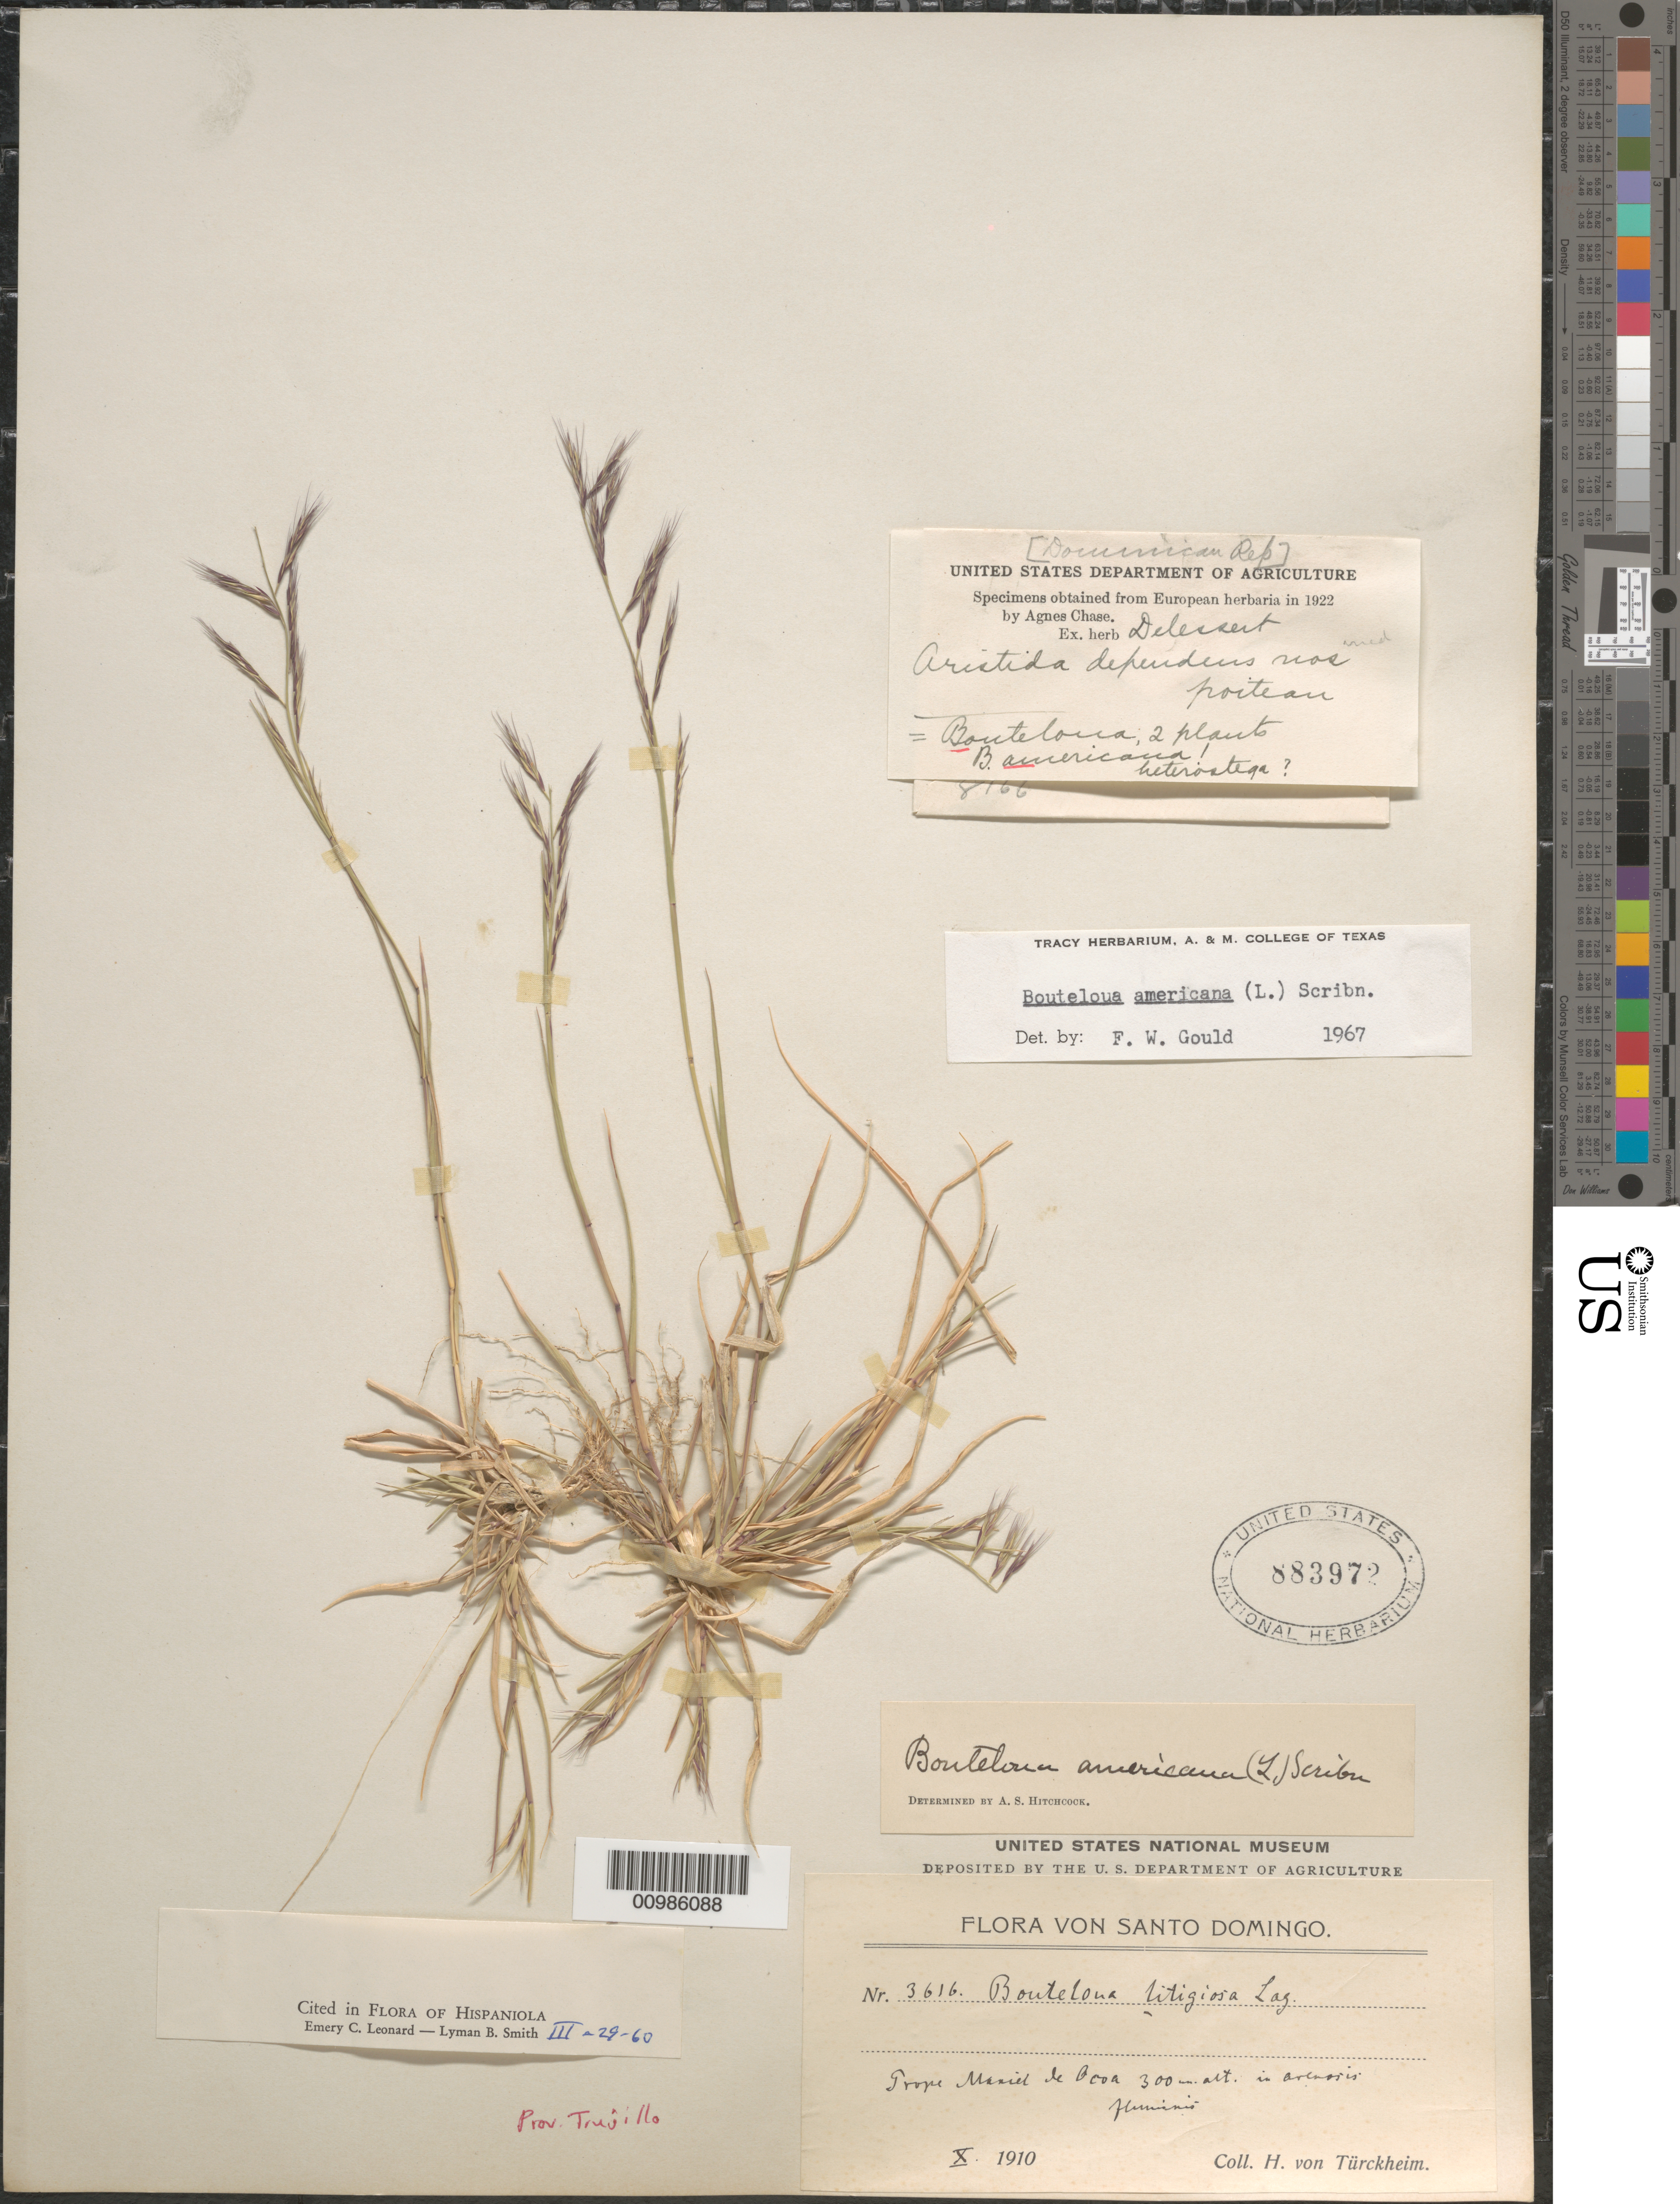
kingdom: Plantae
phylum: Tracheophyta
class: Liliopsida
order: Poales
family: Poaceae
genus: Bouteloua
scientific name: Bouteloua americana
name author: (L.) Scribn.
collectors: H. von Türckheim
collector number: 3616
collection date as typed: Oct 1910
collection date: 1910-10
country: Dominican Republic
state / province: Distrito Nacional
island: Hispaniola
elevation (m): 300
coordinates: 0 N, 0 E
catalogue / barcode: US 883972